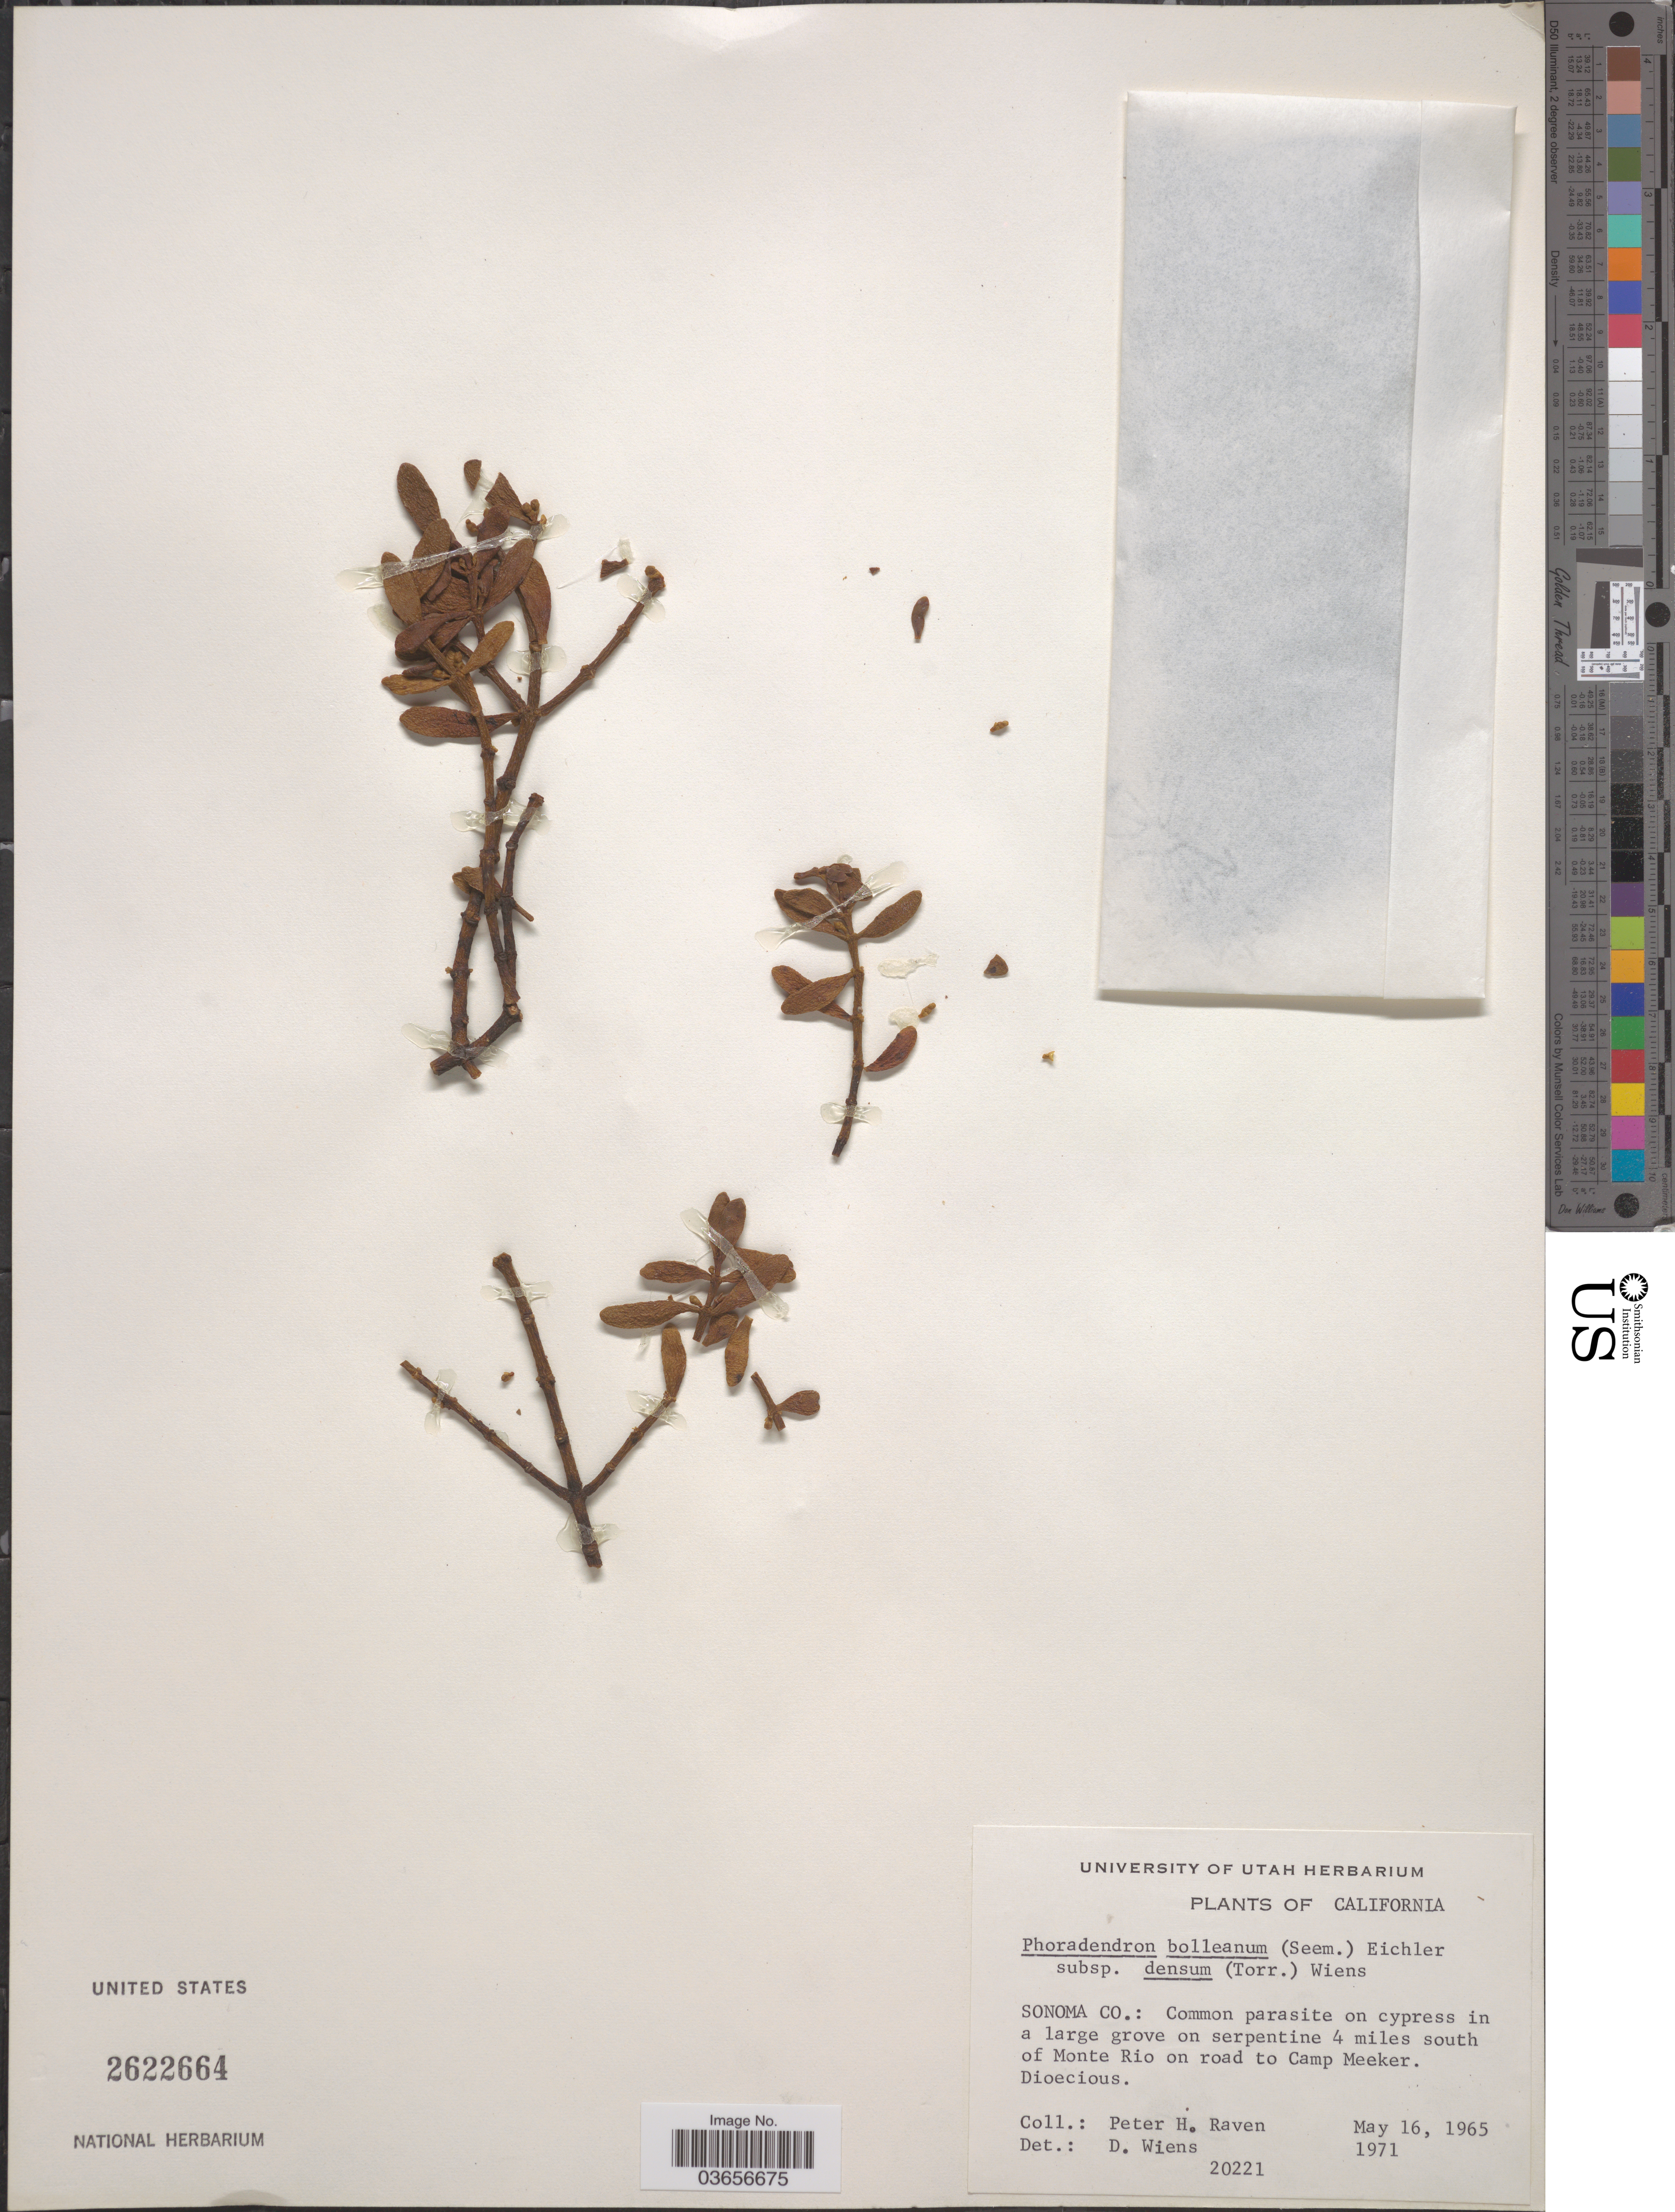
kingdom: Plantae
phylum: Tracheophyta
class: Magnoliopsida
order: Santalales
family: Viscaceae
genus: Phoradendron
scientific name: Phoradendron bolleanum var. densum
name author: (Torr. ex Trel.) Fosberg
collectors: P. Raven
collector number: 20221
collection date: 1965-05-16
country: United States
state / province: California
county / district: Sonoma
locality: Sonoma Co.: Common parasite on cypress in a large grove on serpentine 4 miles south of Monte Rio on road to Camp Meeker.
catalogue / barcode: US 2622664